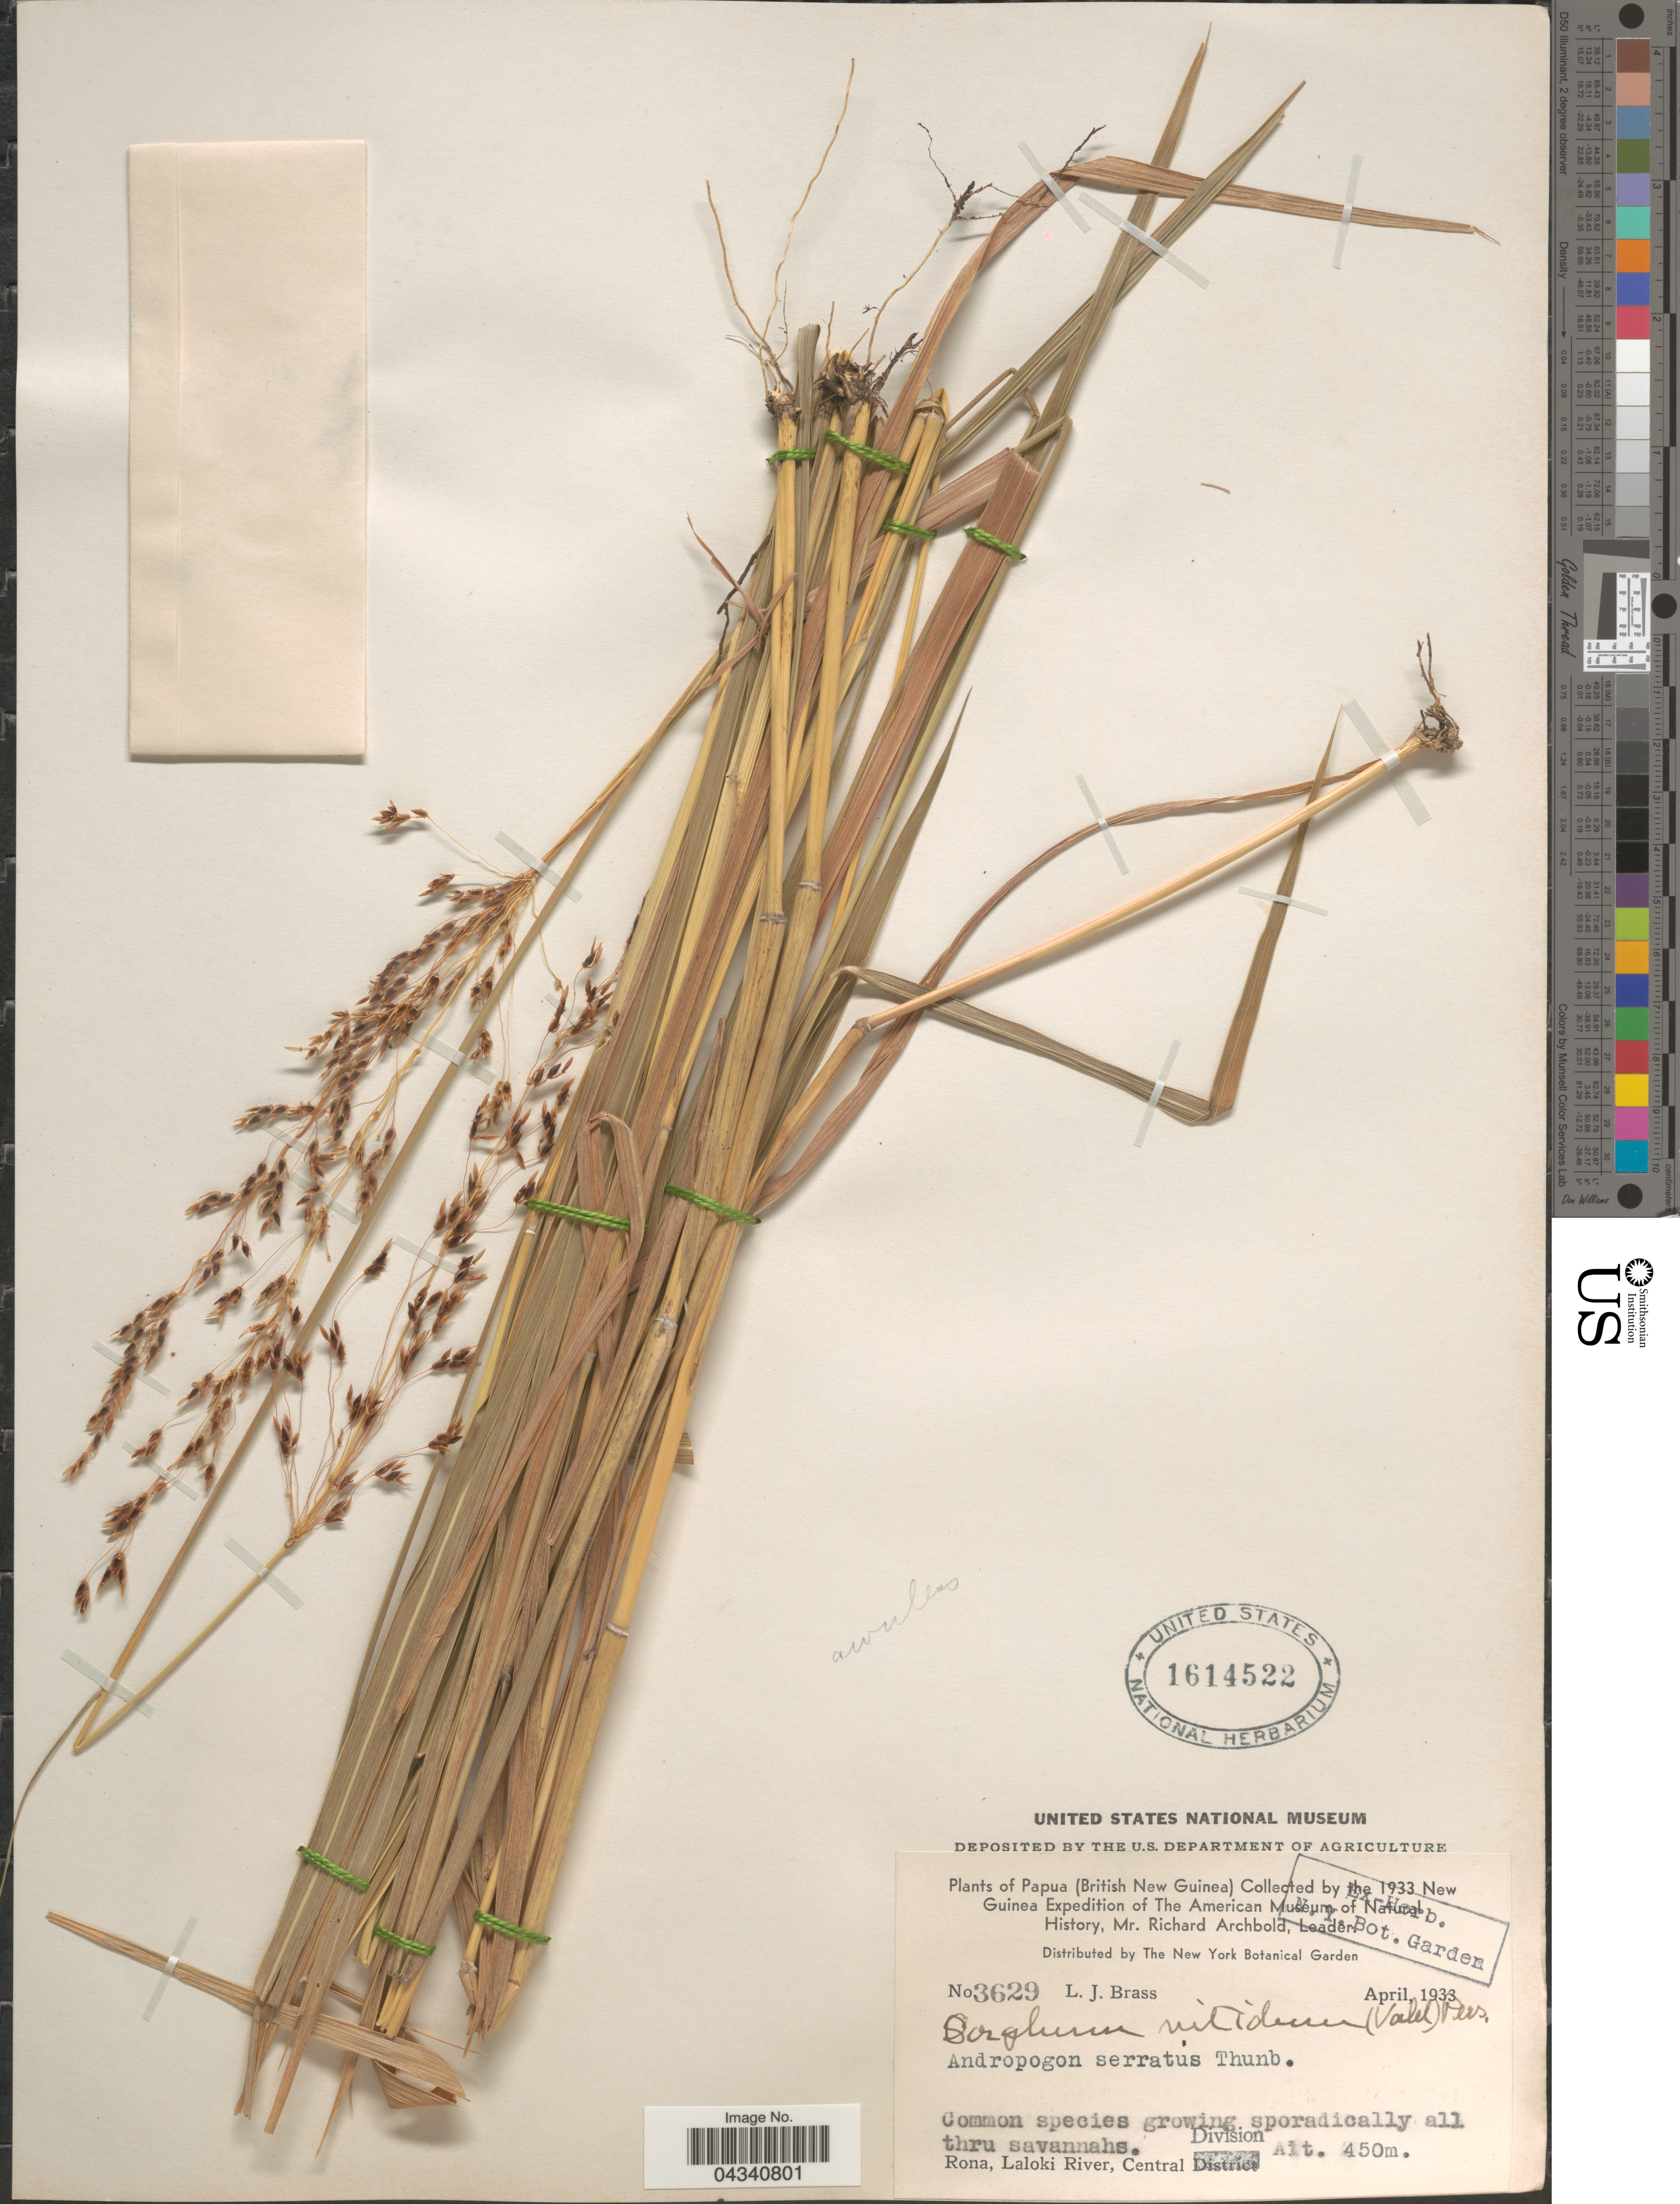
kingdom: Plantae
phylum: Tracheophyta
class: Liliopsida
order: Poales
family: Poaceae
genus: Sorghum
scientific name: Sorghum nitidum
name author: (Vahl) Pers.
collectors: L. J. Brass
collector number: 3629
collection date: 1933-04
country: Papua New Guinea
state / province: Central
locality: Papua (British New Guinea). 1933 New Guinea Expedition of The American Museum of Natural History, Mr. Richard Archbold. Rona, Laloki River, Central Division.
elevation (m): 450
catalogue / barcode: US 1614522